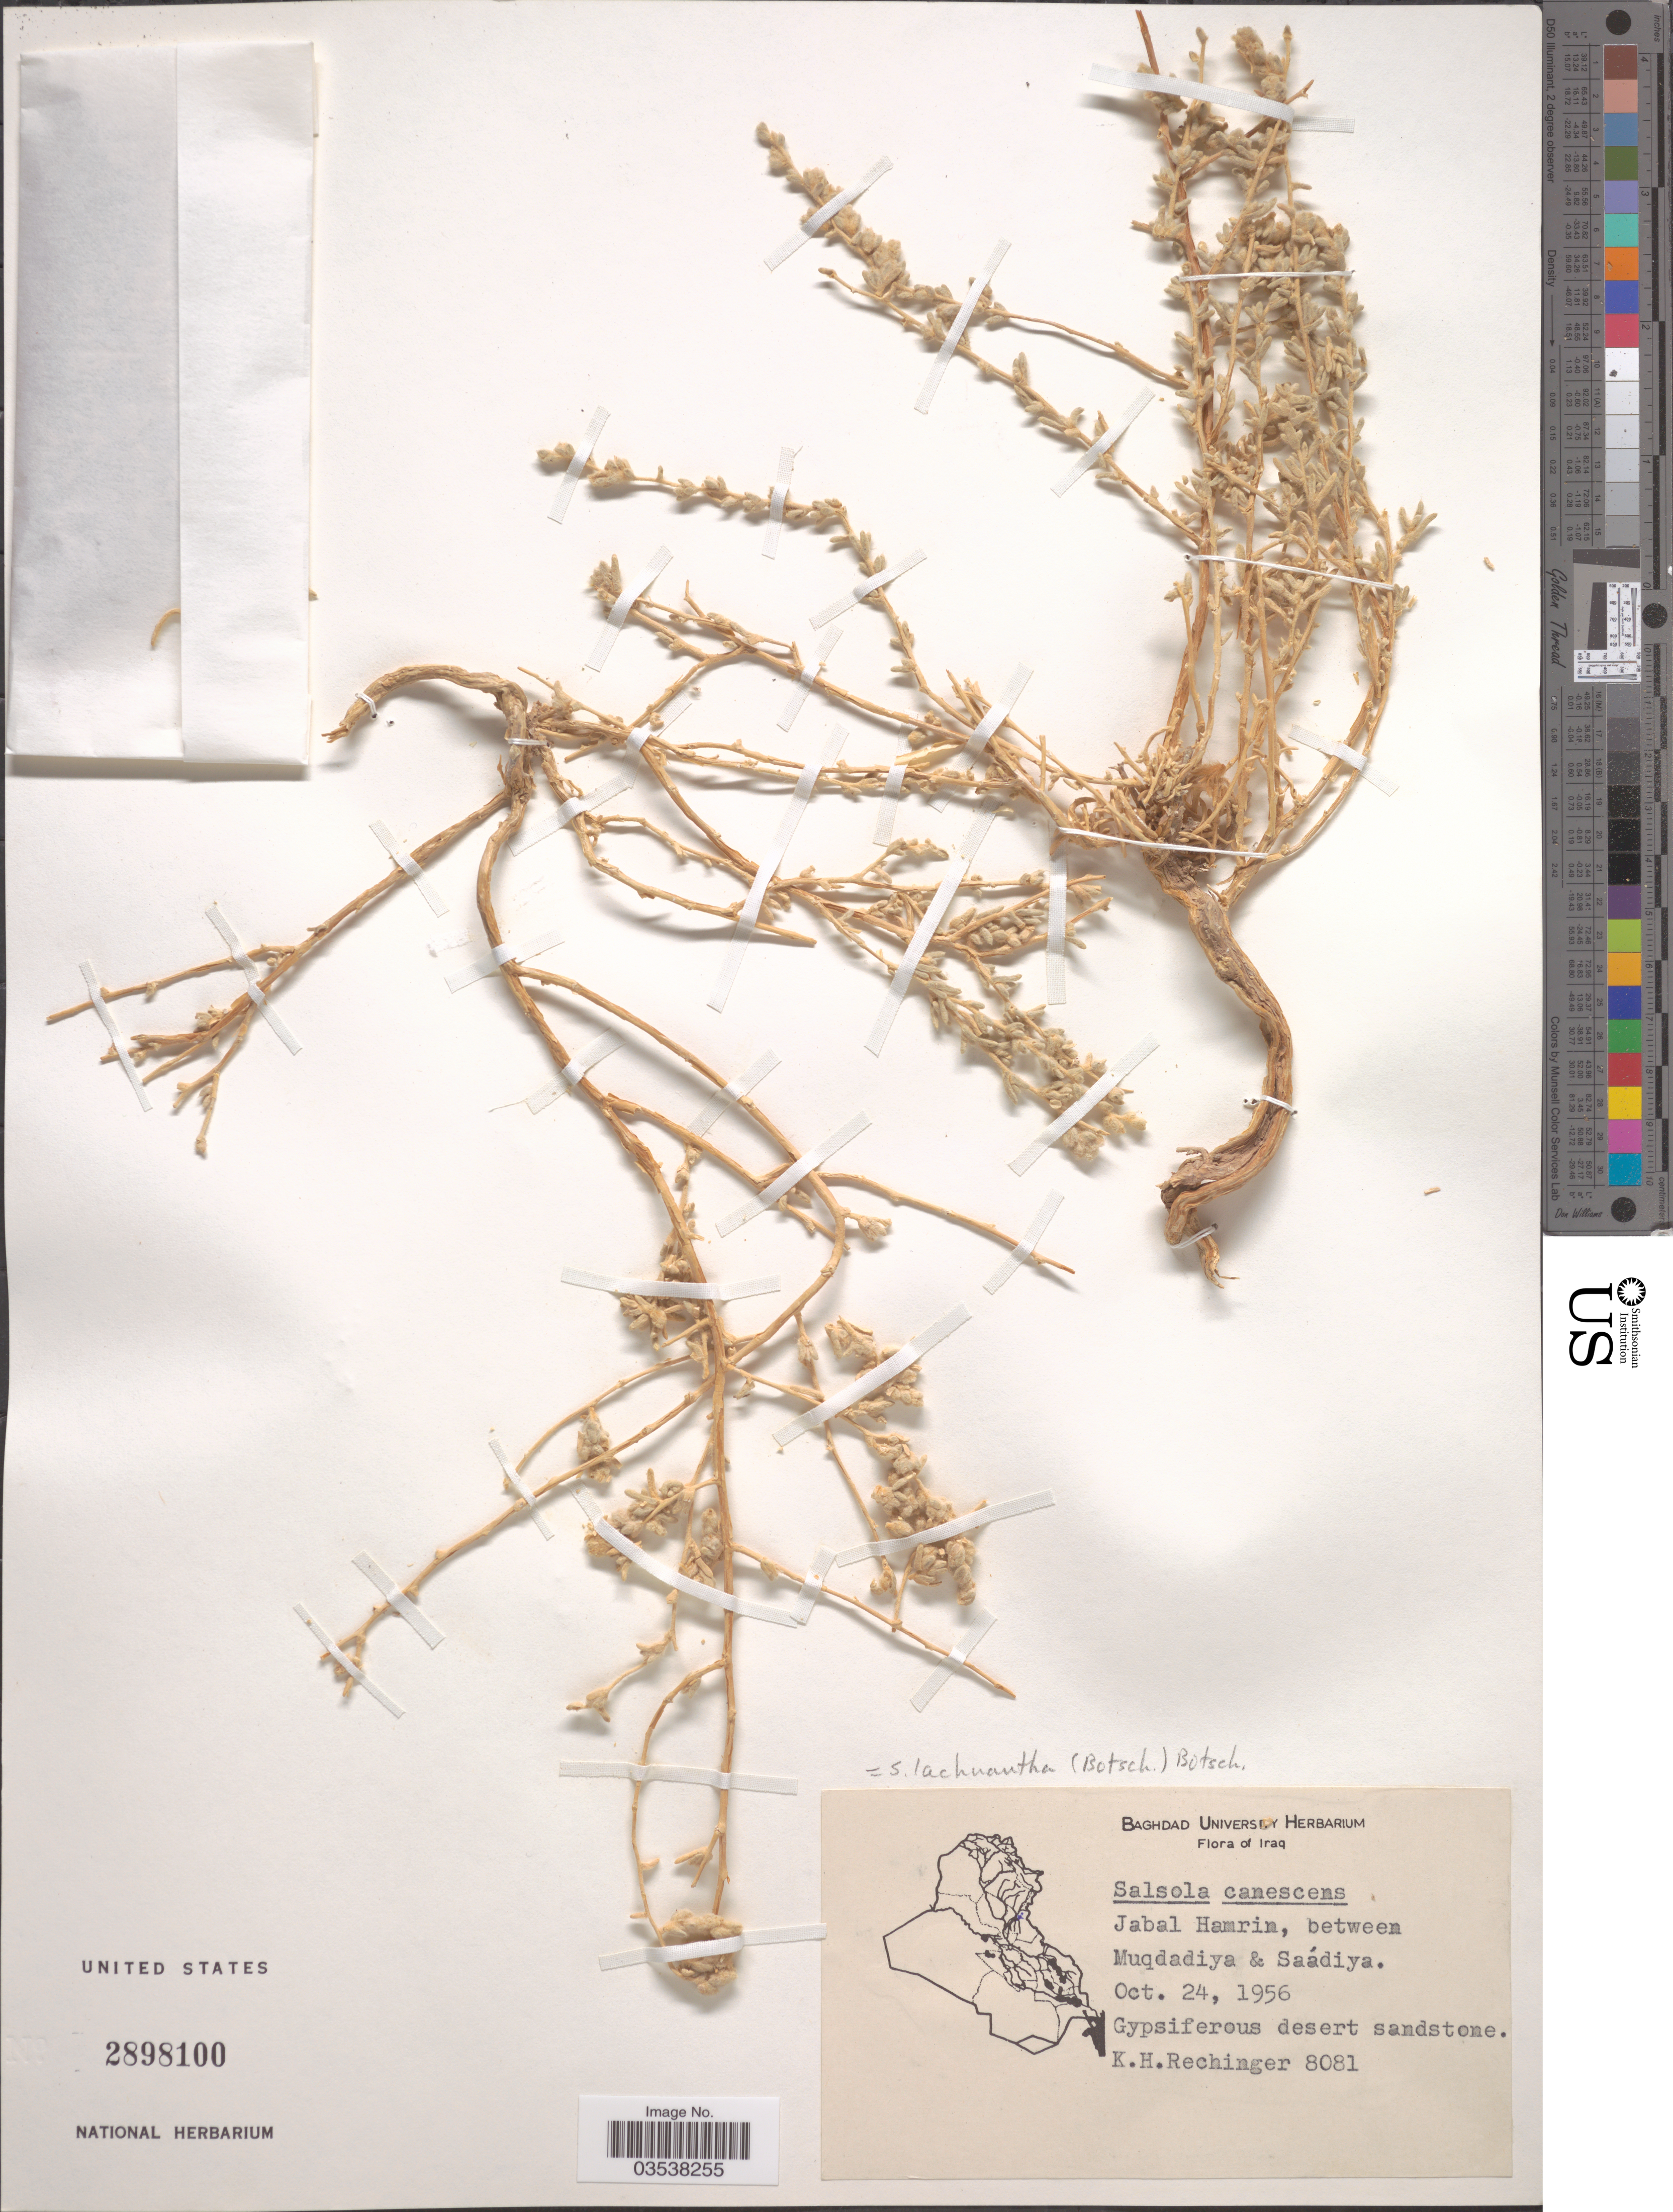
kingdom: Plantae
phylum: Tracheophyta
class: Magnoliopsida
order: Caryophyllales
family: Amaranthaceae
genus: Akhania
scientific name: Akhania canescens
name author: (Moq.) Sukhor.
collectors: K. H. Rechinger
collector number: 8081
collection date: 1956-10-24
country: Iraq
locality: Jabal Hamrin, between Muqdadiya & Saádiya.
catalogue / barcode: US 2898100